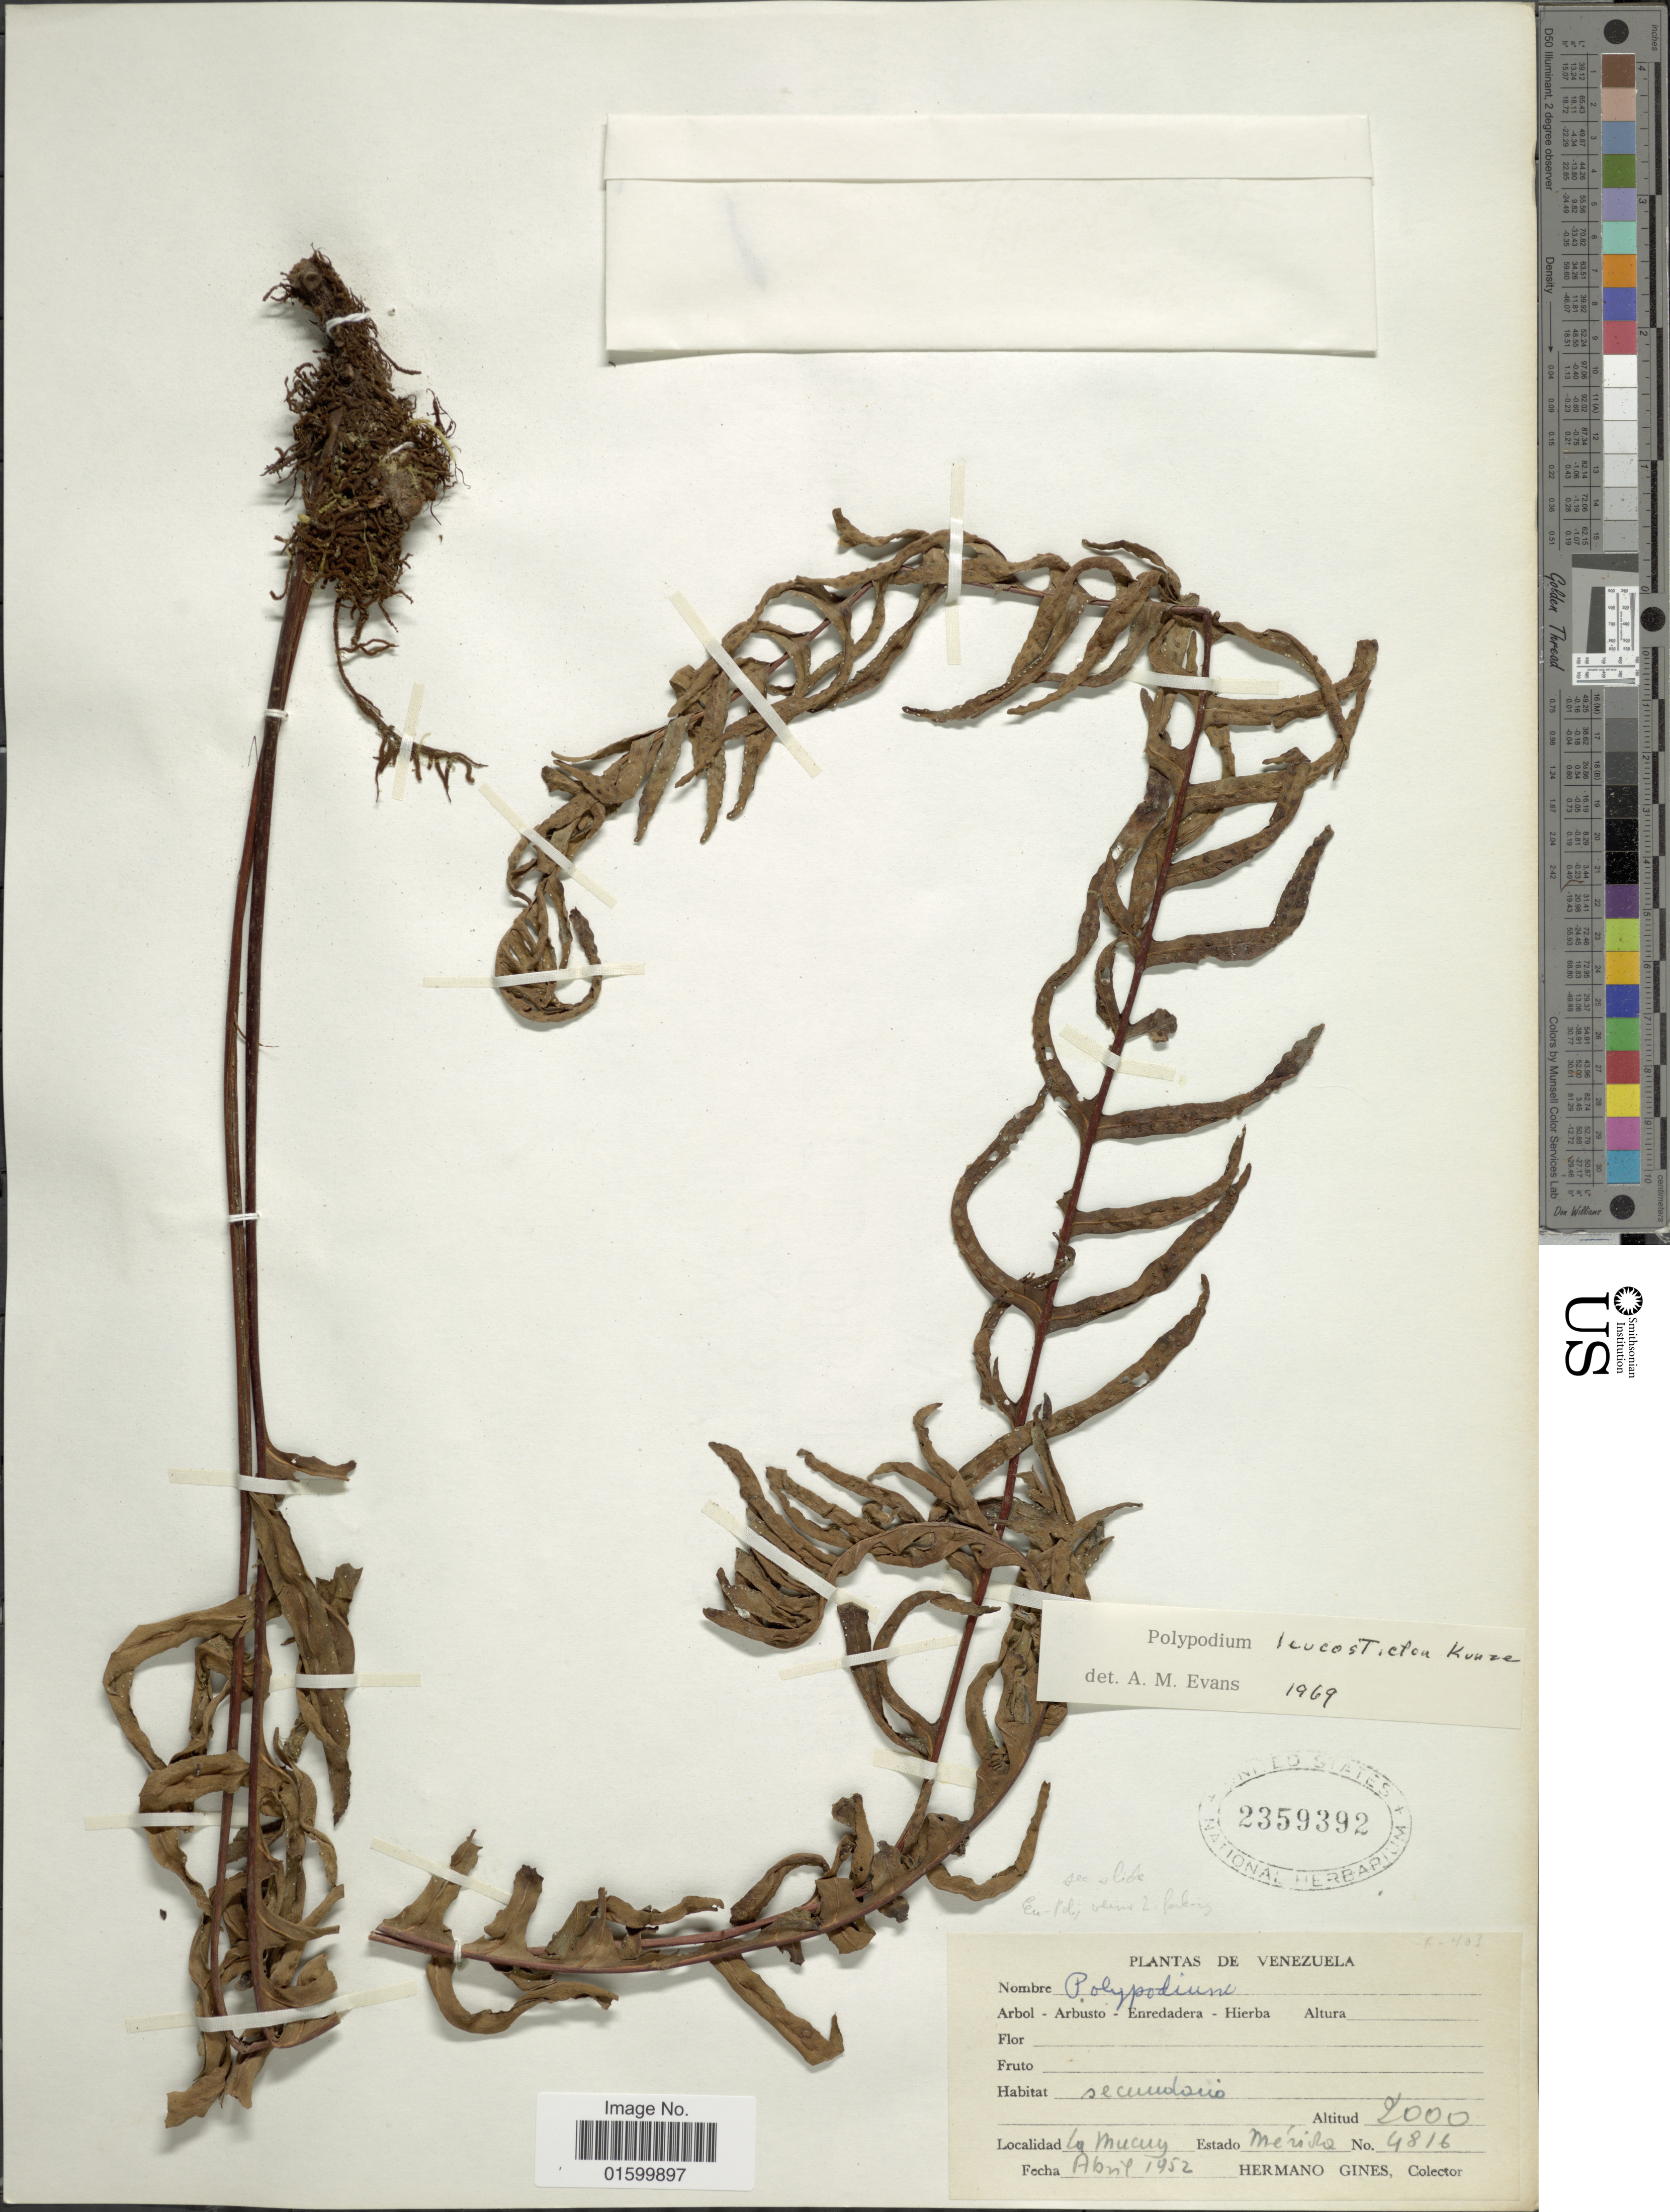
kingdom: Plantae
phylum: Tracheophyta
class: Polypodiopsida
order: Polypodiales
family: Polypodiaceae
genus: Pleopeltis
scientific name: Pleopeltis remota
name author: (Desv.) A.R. Sm.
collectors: Bro. Gines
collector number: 4816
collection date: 1952-04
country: Venezuela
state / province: Mérida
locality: La Mucuy, Estado Merida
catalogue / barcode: US 2359392